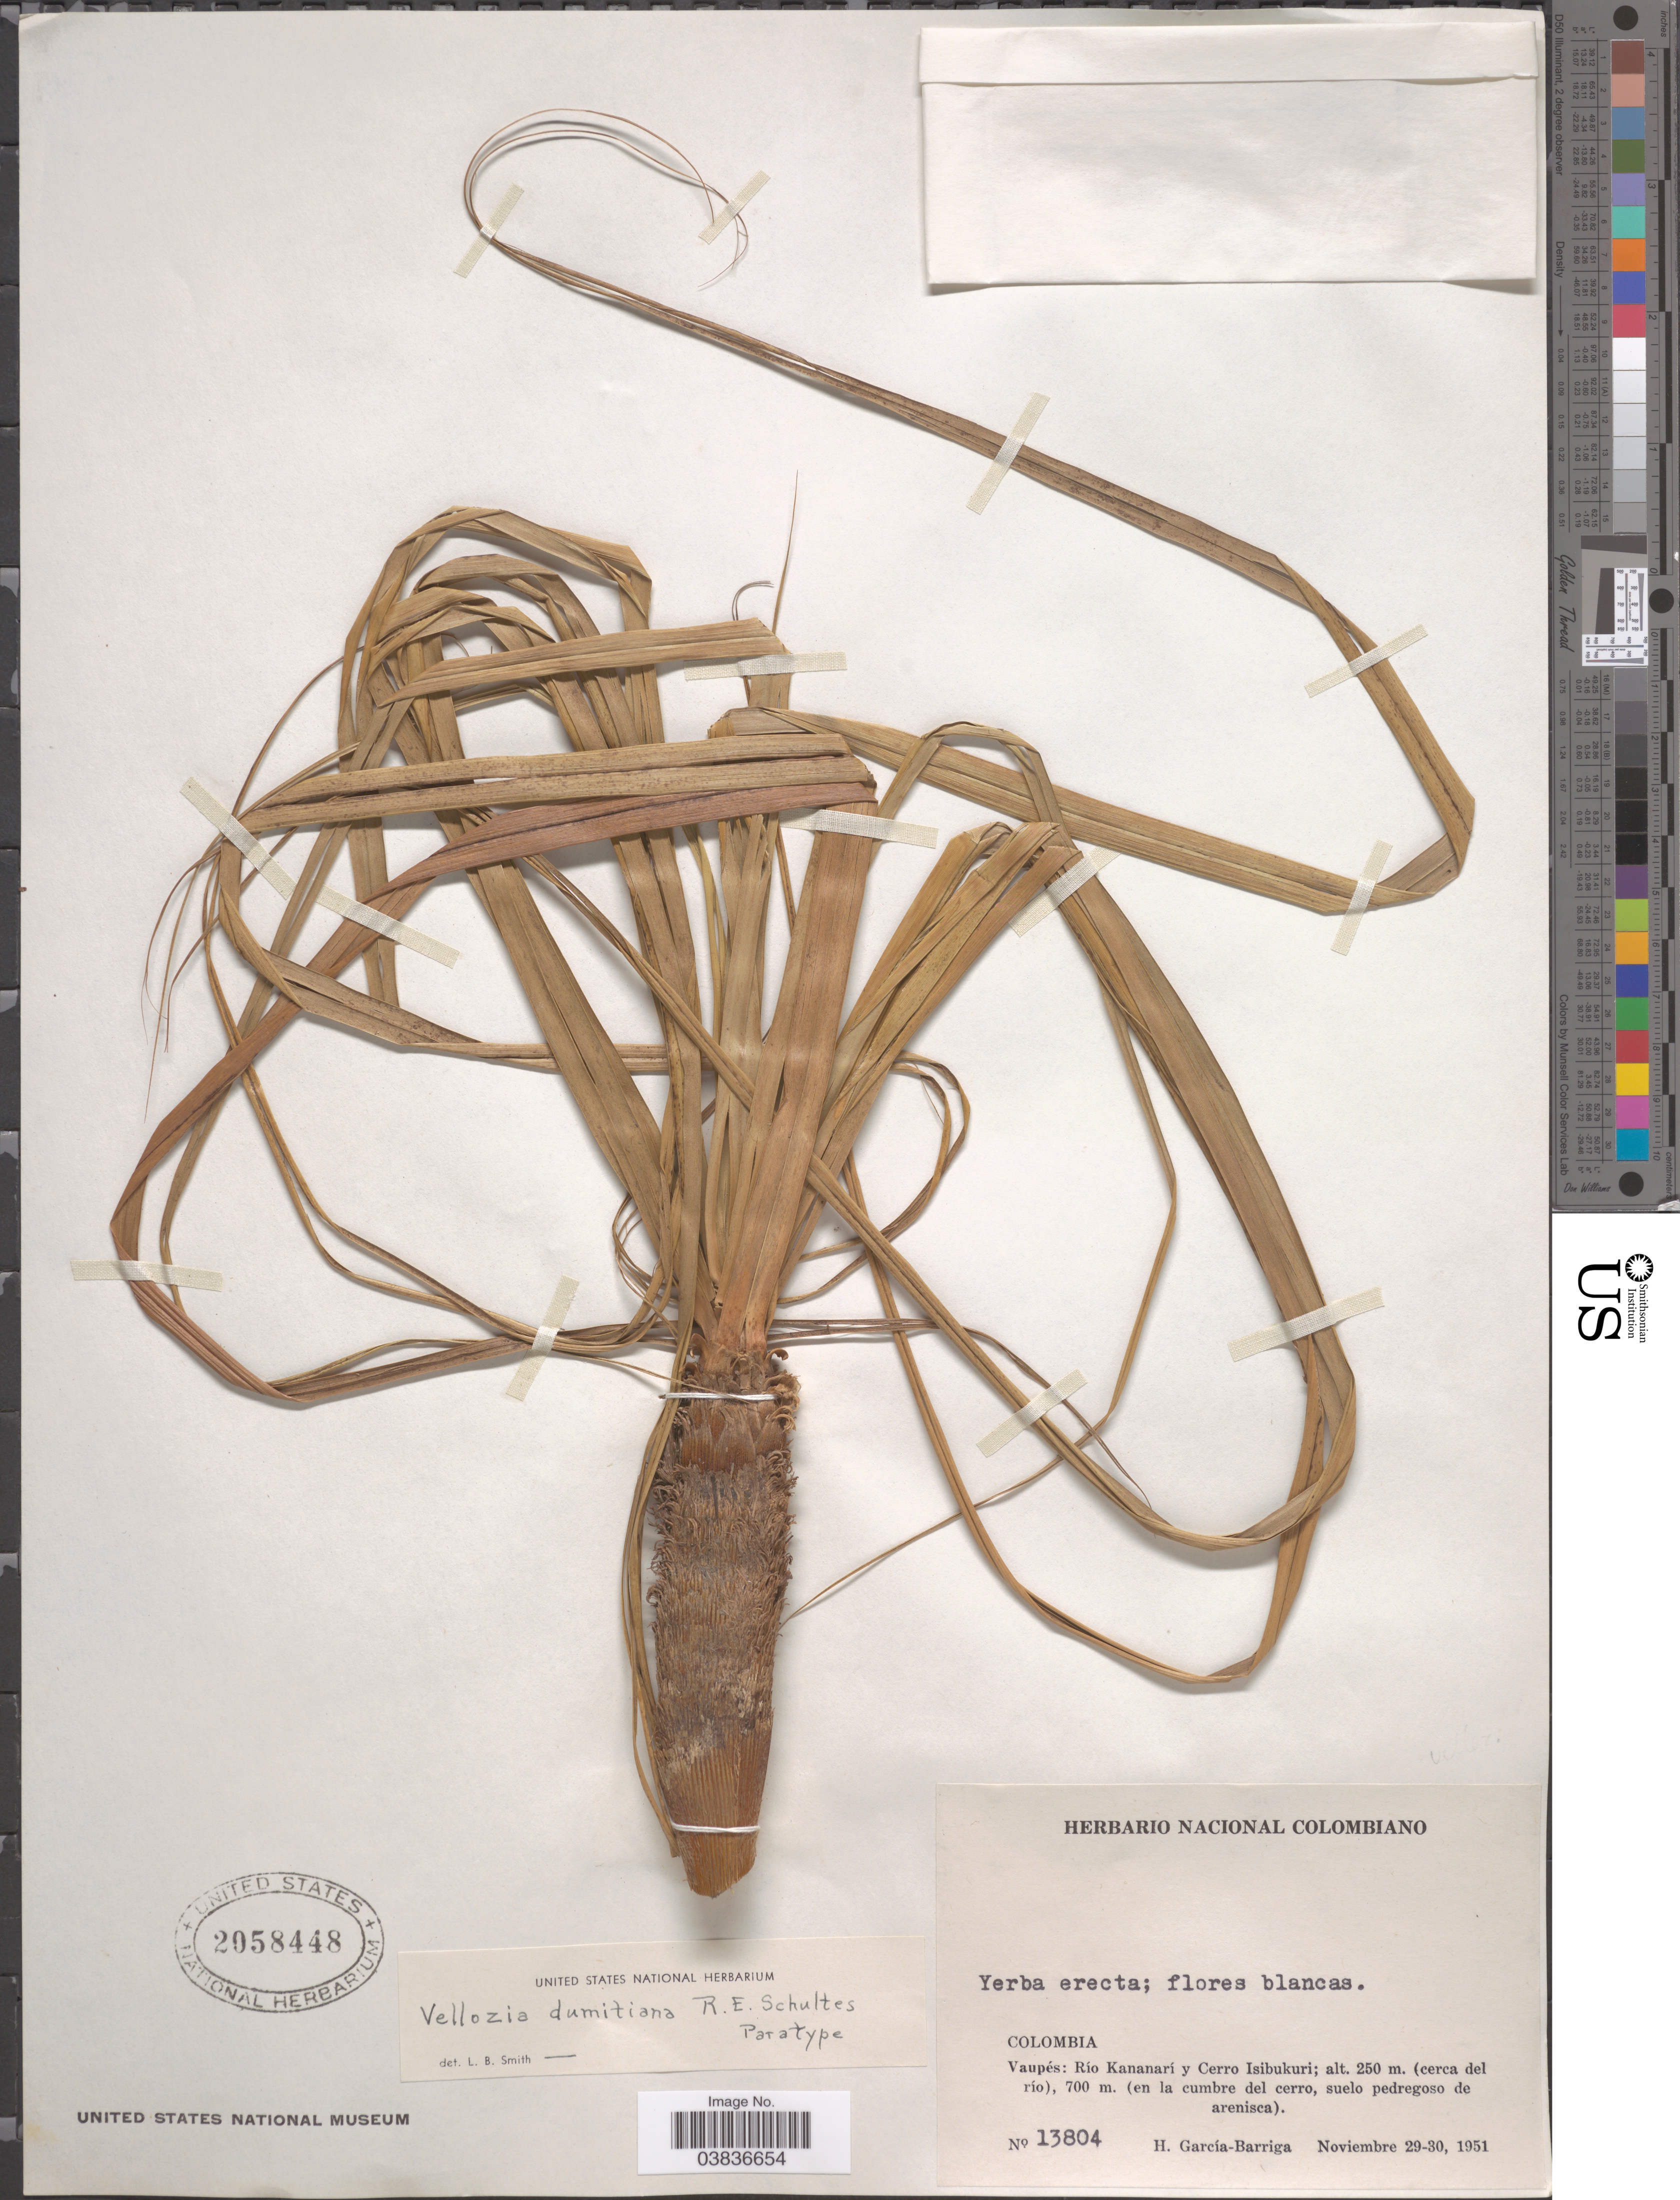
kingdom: Plantae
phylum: Tracheophyta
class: Liliopsida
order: Pandanales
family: Velloziaceae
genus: Vellozia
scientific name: Vellozia tubiflora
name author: (A. Rich.) Kunth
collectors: H. García Barriga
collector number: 13804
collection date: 1951-11-29/1951-11-30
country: Colombia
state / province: Vaupés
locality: Río Kananarí y Cerro Isibukuri.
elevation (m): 250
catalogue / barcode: US 2058448